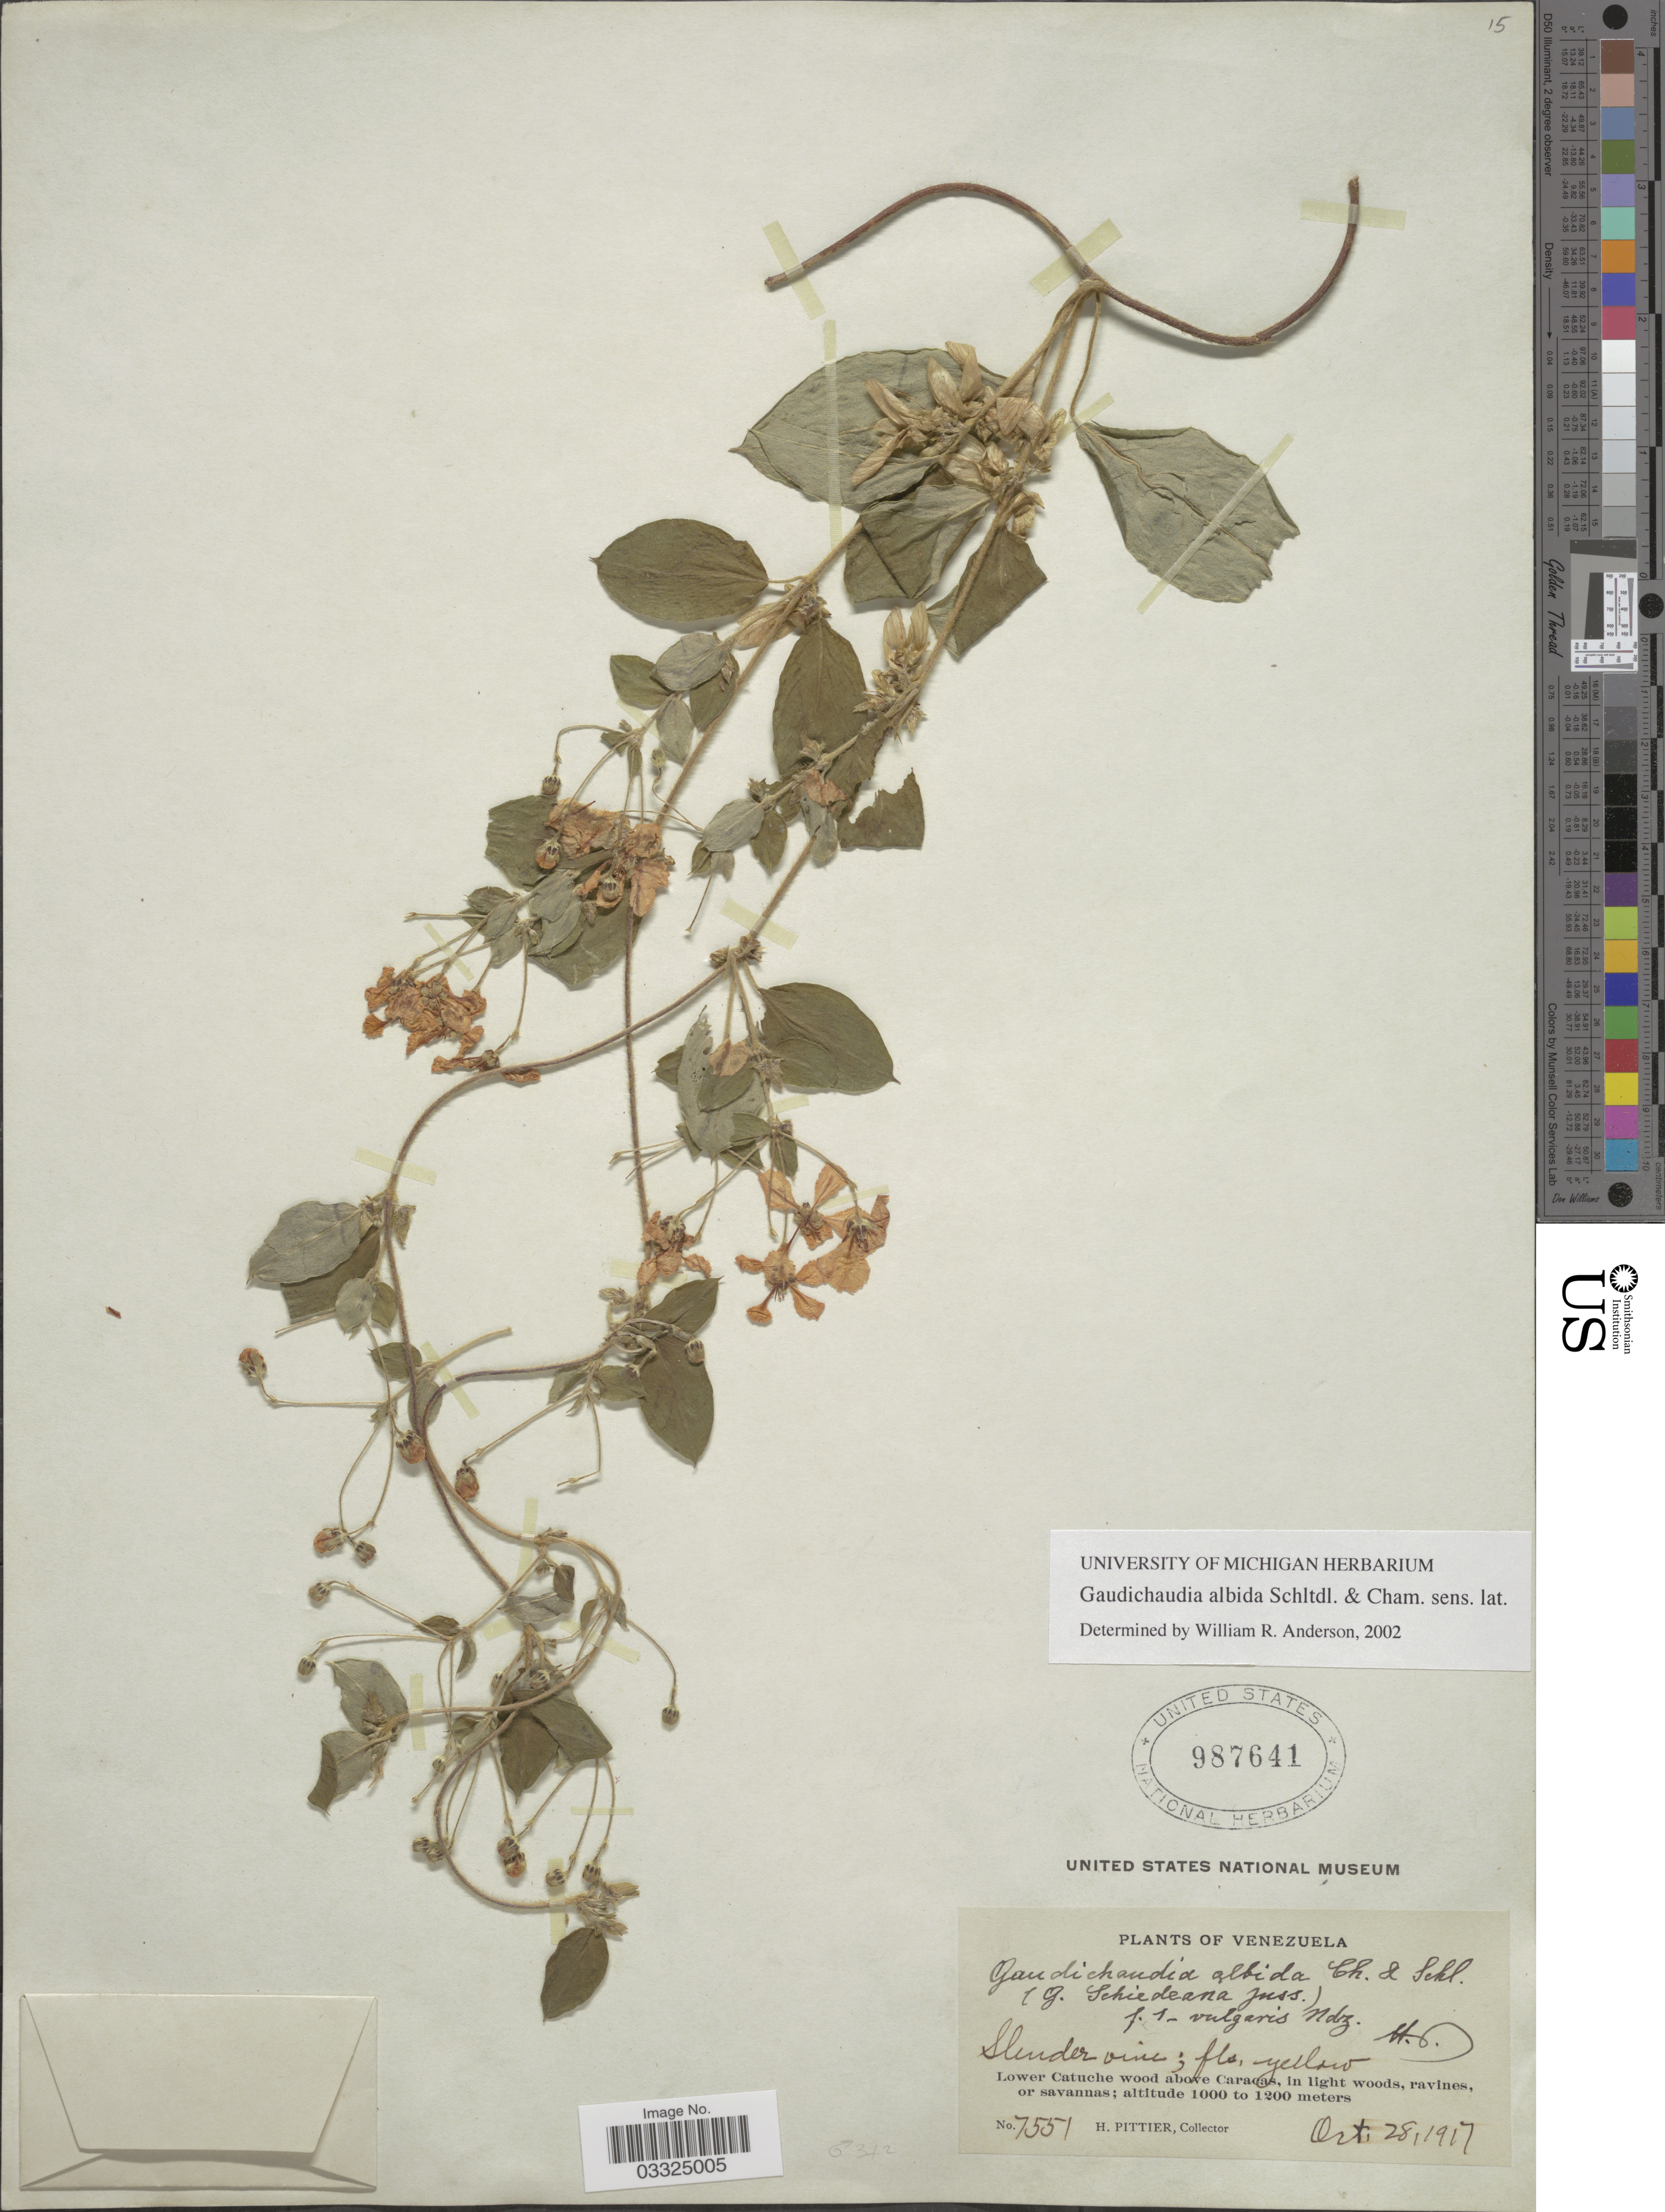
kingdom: Plantae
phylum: Tracheophyta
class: Magnoliopsida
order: Malpighiales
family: Malpighiaceae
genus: Gaudichaudia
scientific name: Gaudichaudia albida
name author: Schltdl. & Cham.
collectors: H. F. Pittier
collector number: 7551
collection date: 1917-10-28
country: Venezuela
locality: Lower Catuche wood above Caracas.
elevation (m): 1000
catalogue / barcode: US 987641